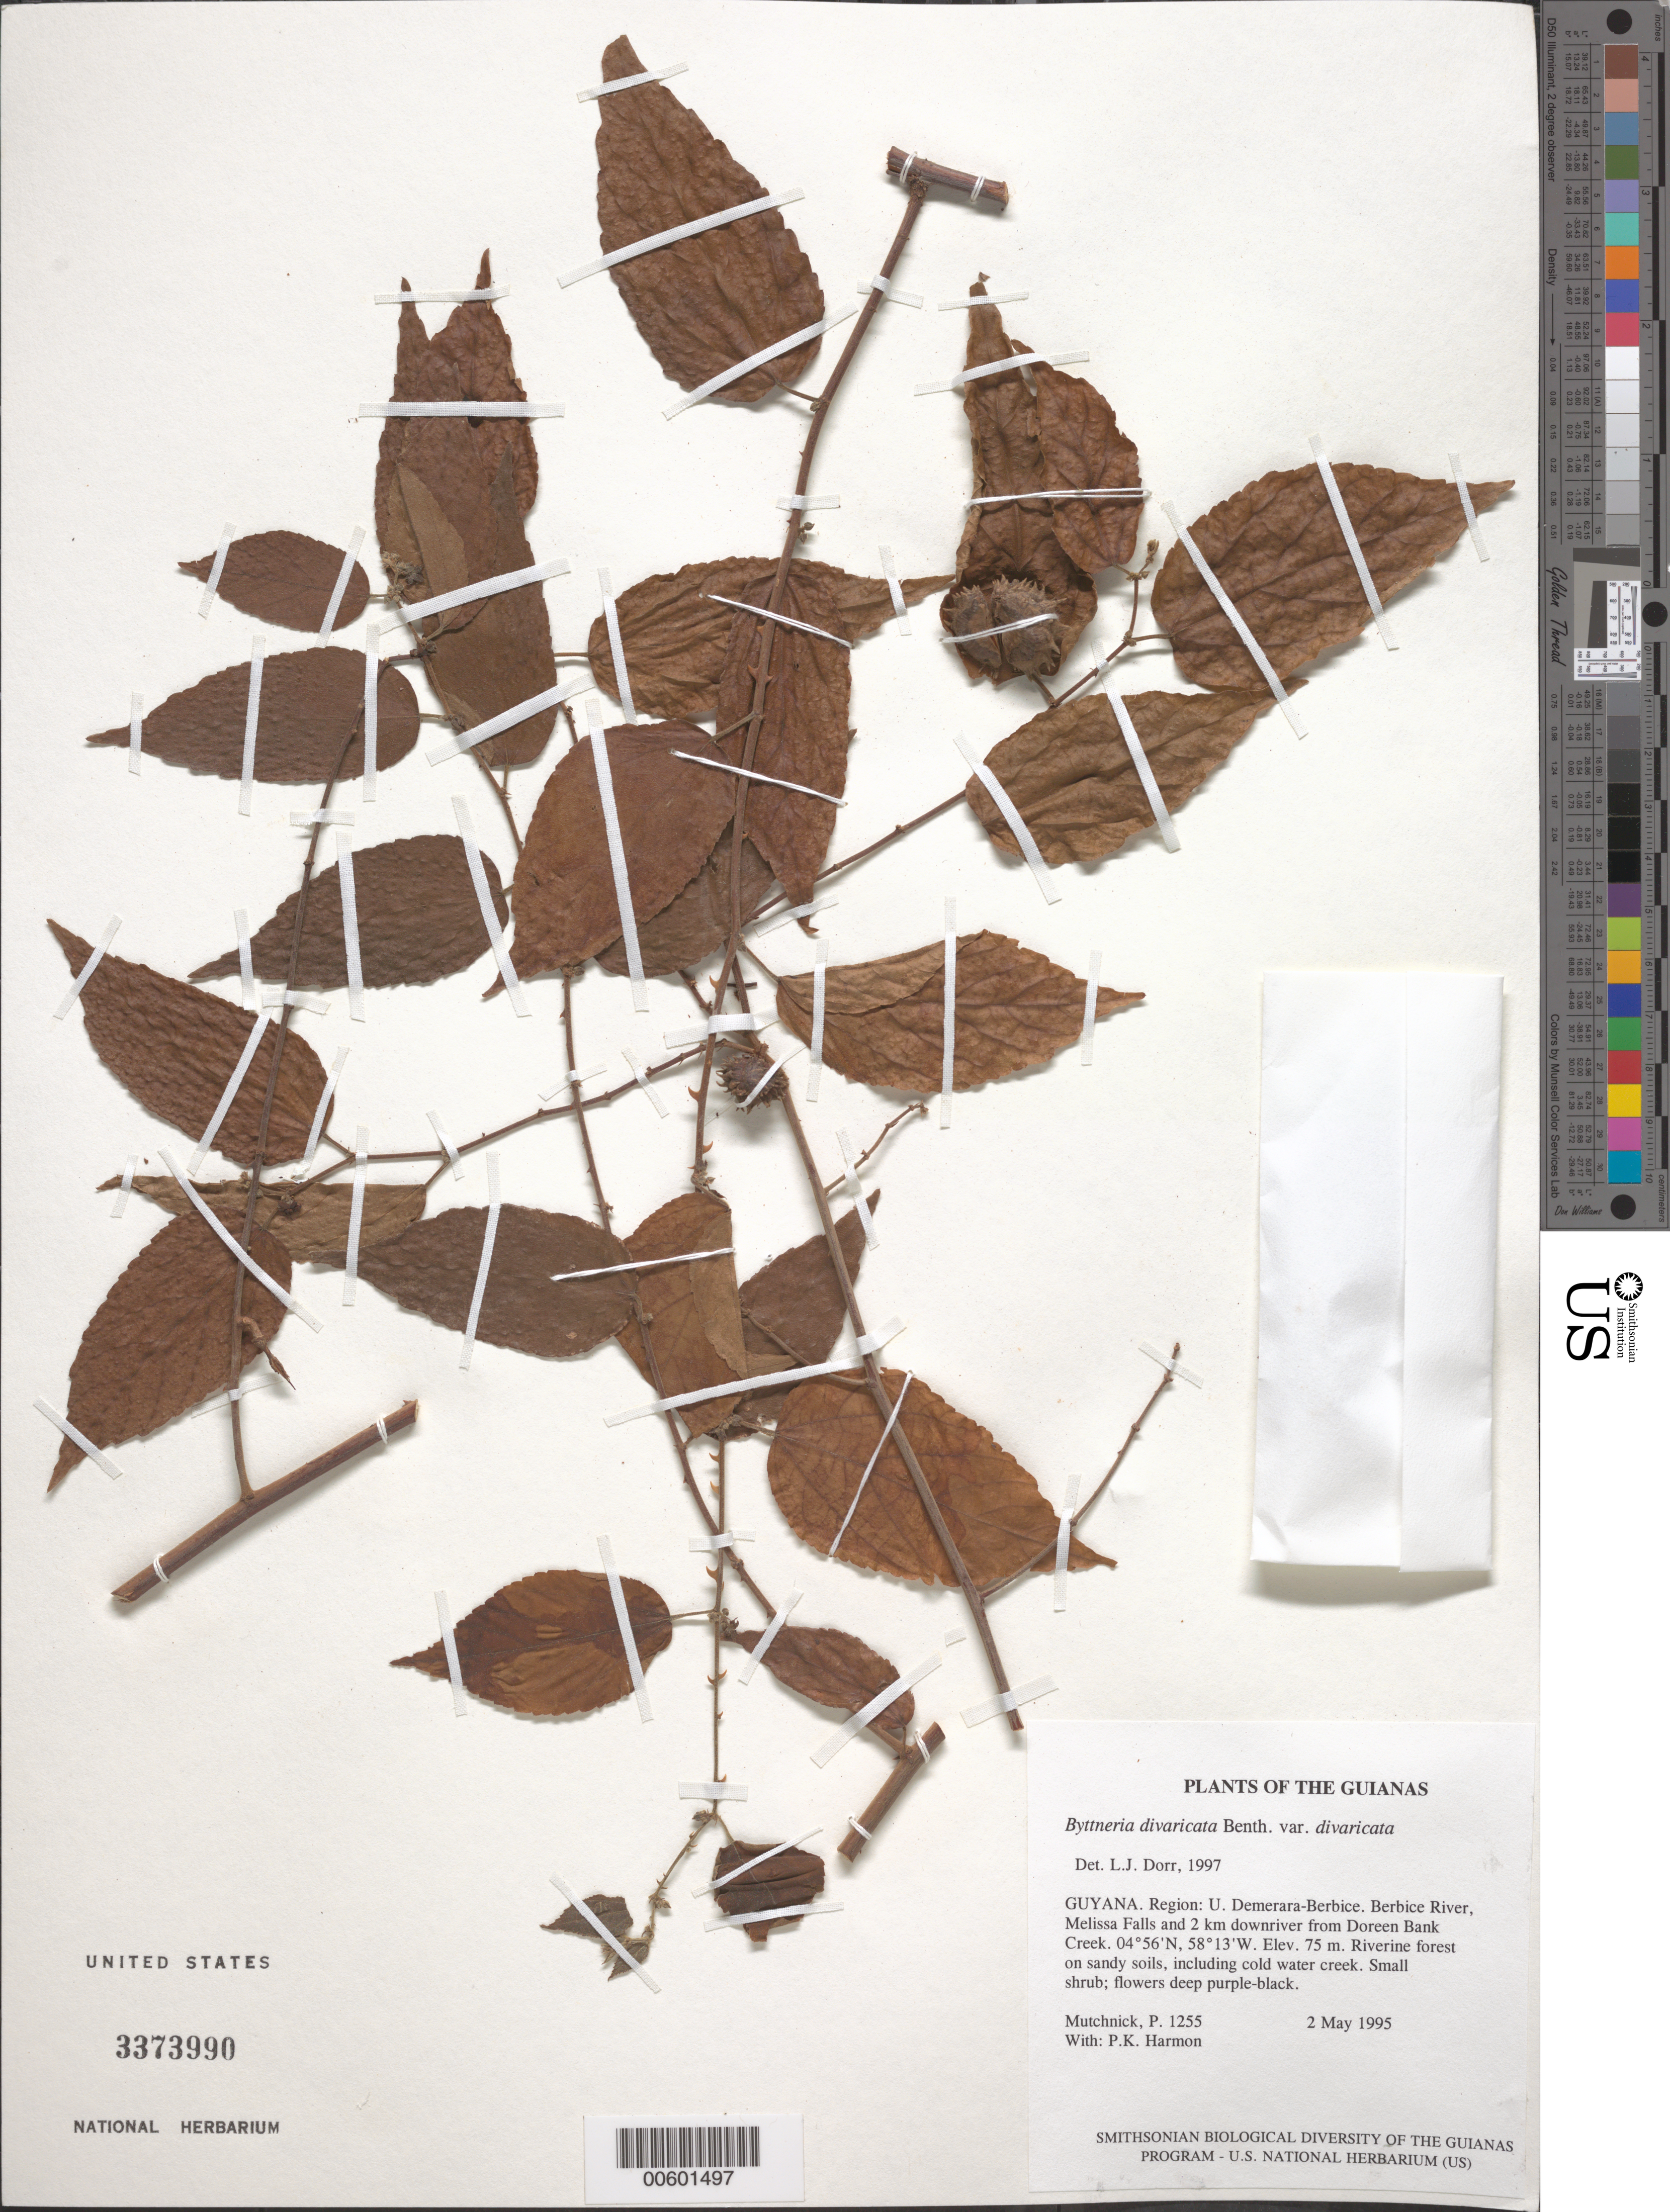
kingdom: Plantae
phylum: Tracheophyta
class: Magnoliopsida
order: Malvales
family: Malvaceae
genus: Byttneria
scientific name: Byttneria divaricata var. divaricata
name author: Benth.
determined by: Dorr, L. J., (BOT), Smithsonian Institution - National Museum of Natural History (UNITED STATES)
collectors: P. Mutchnick & P. Harmon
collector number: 1255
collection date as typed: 2 May 1995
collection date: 1995-05-02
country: Guyana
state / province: U. Demerara-Berbice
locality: Berbice River, Melissa Falls and 2 km downriver from Doreen Bank Creek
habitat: Riverine forest on sandy soils, including cold water creek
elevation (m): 75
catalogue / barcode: US 3373990